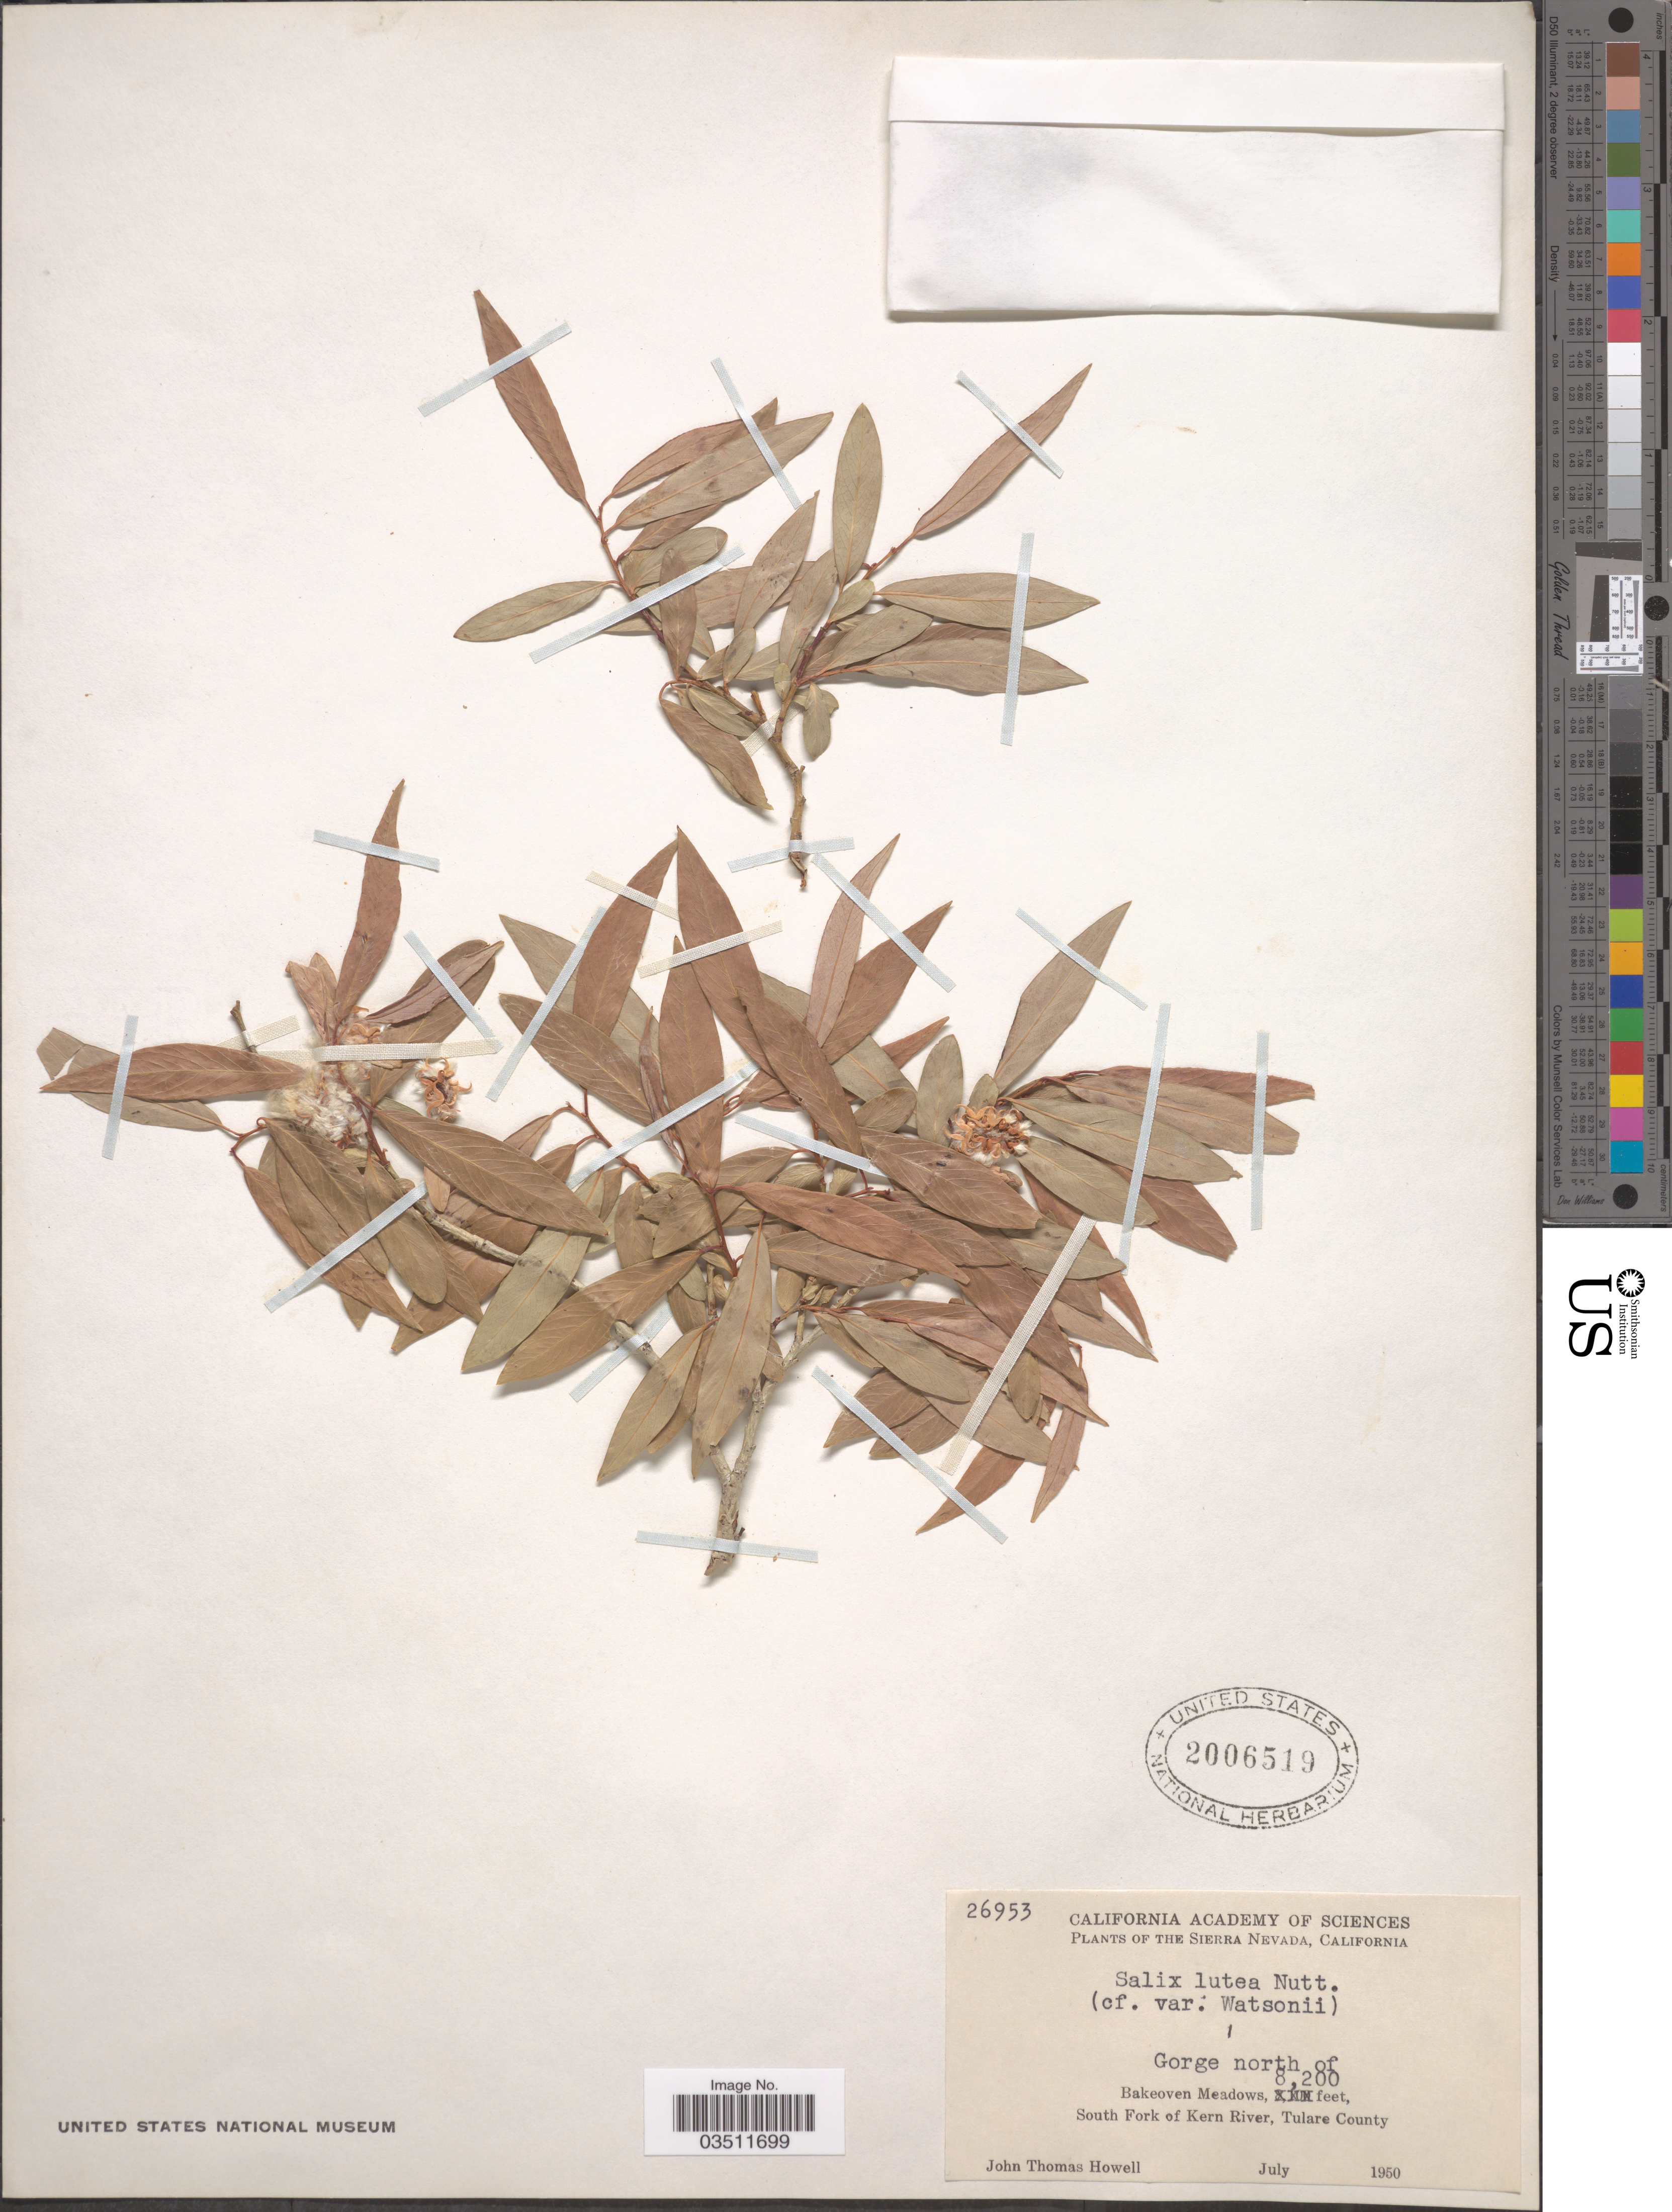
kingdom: Plantae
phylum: Tracheophyta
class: Magnoliopsida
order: Malpighiales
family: Salicaceae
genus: Salix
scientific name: Salix lutea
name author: Nutt.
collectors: J. T. Howell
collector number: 26953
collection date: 1950-07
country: United States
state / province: California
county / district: Tulare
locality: The Sierra Nevada. Gorge north of Bakeoven Meadows, South Fork of Kern River, Tulare County.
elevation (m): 2499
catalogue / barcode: US 2006519